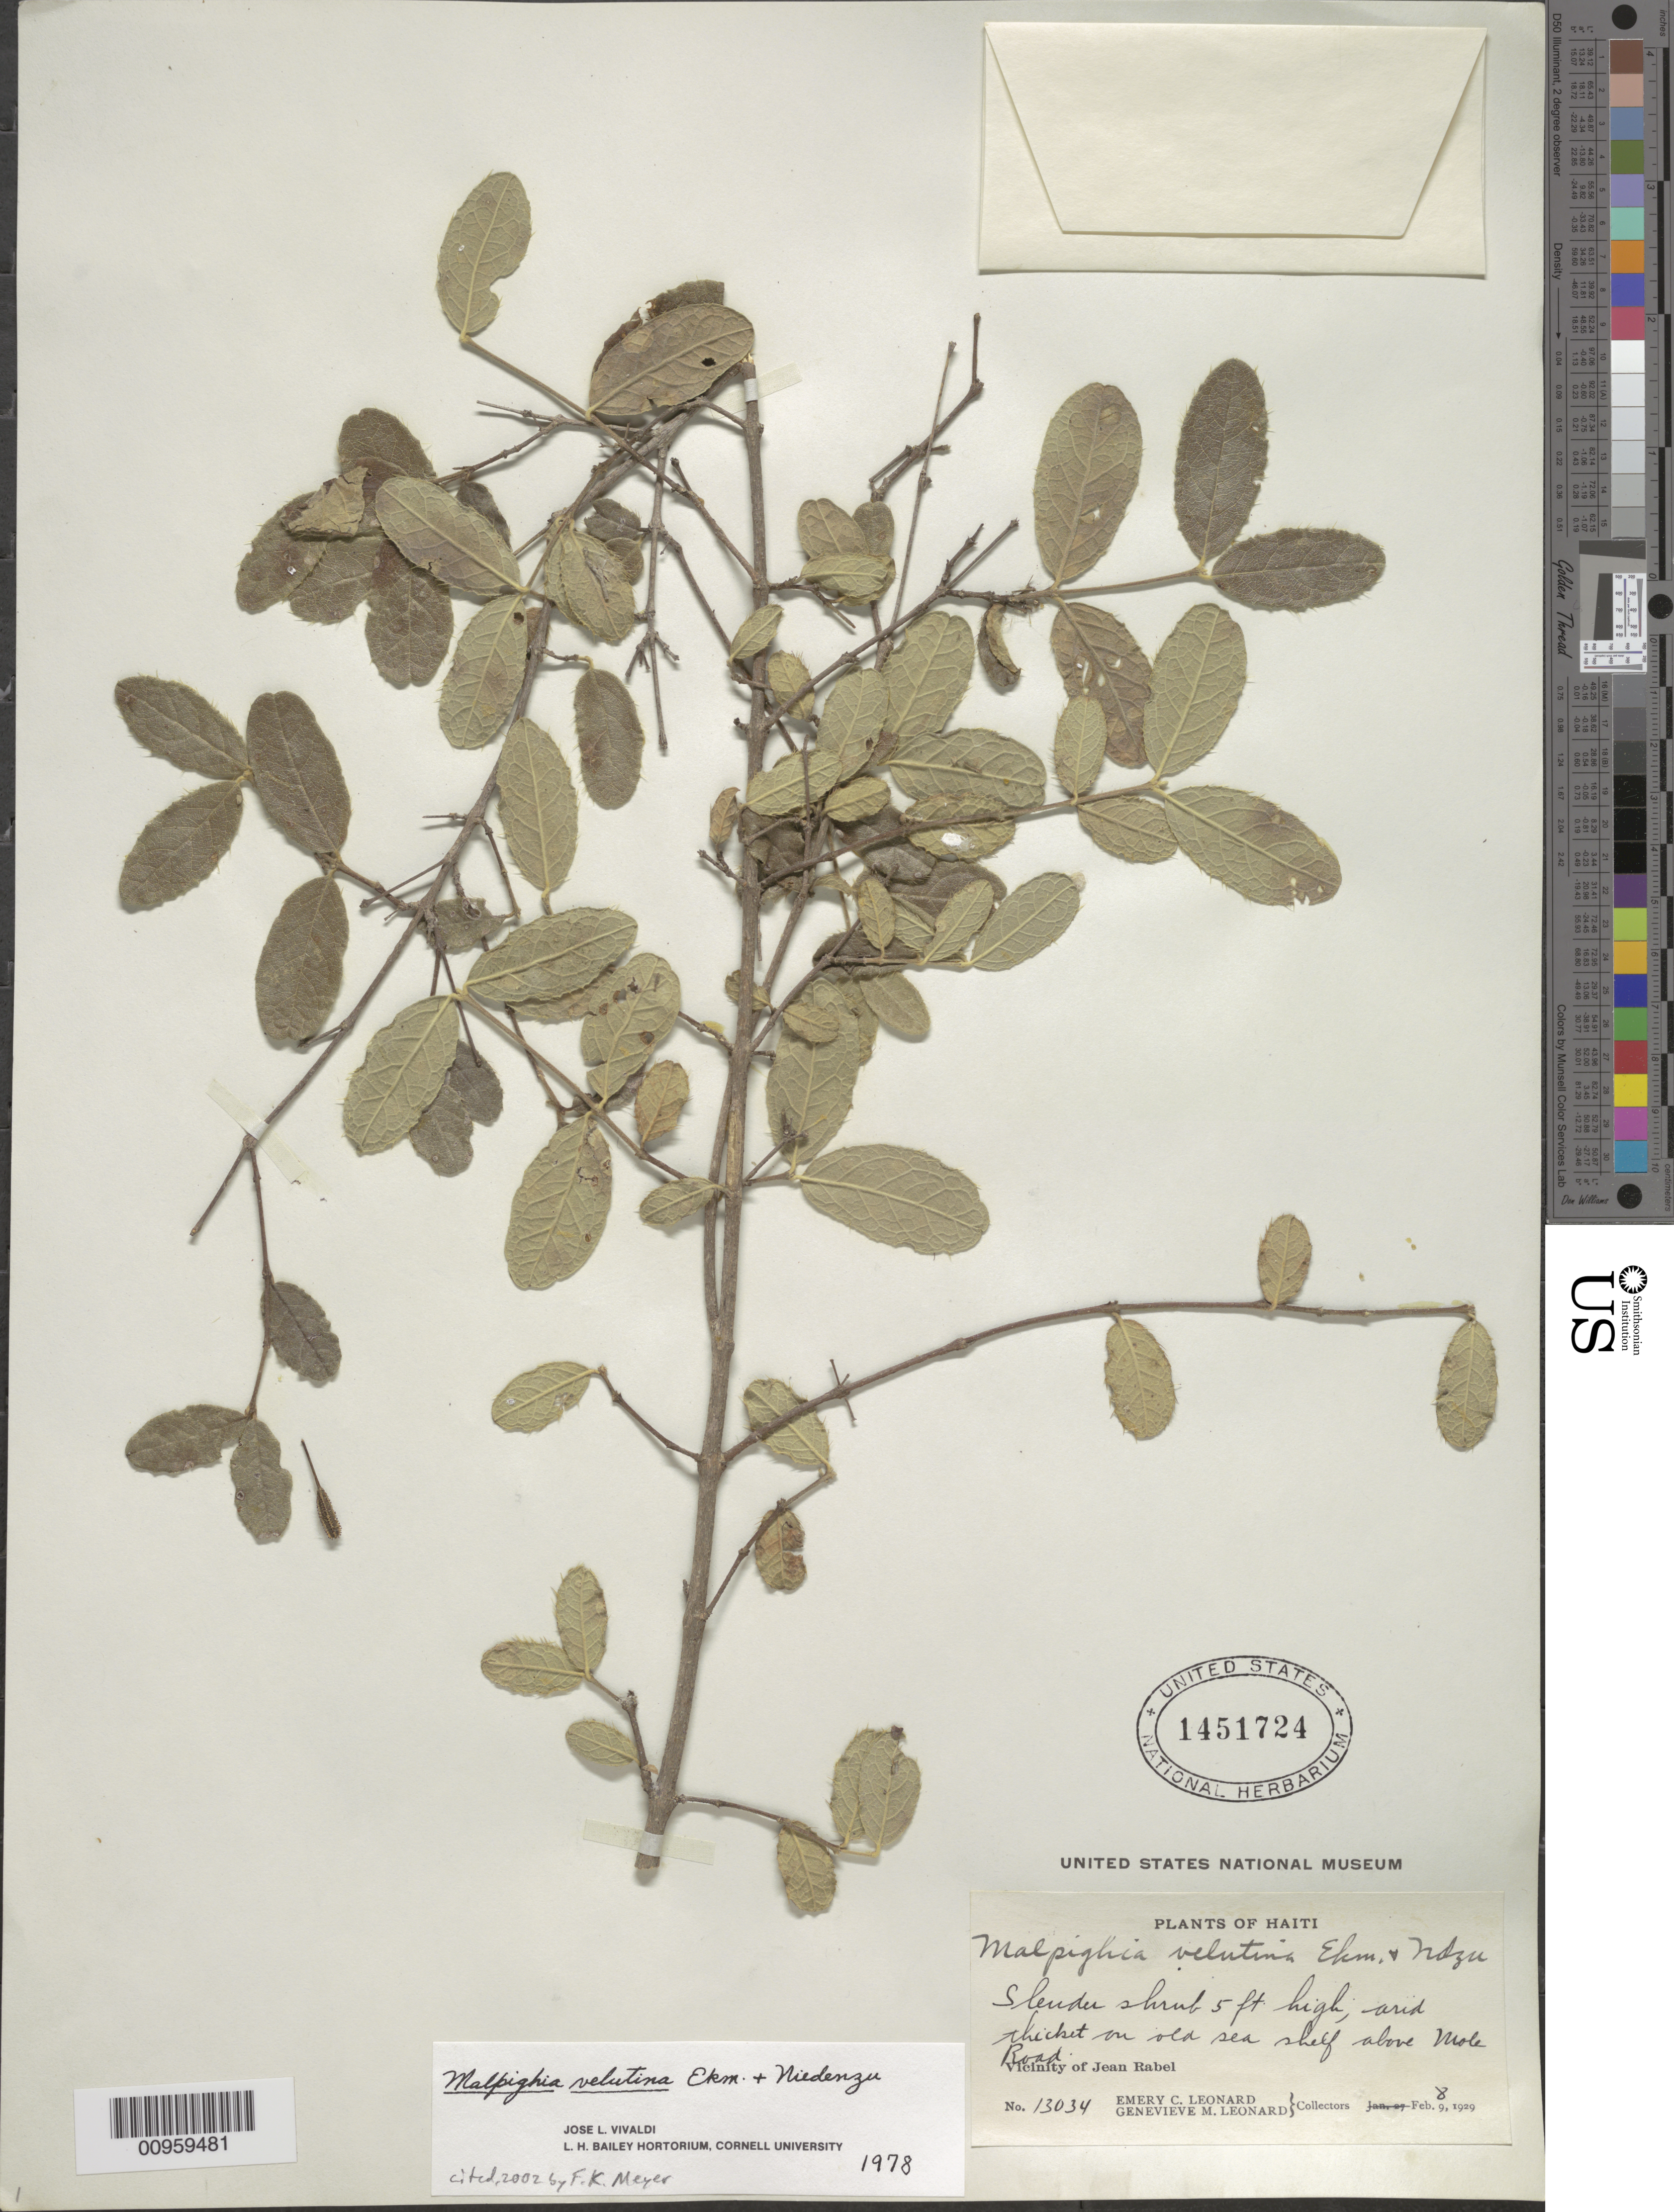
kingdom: Plantae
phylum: Tracheophyta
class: Magnoliopsida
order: Malpighiales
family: Malpighiaceae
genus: Malpighia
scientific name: Malpighia velutina subsp. velutina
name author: Ekman & Urb.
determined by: Meyer, F. K.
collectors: E. C. Leonard & G. M. Leonard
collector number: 13034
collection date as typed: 08 Feb 1929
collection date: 1929-02-08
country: Haiti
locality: Vicinity of Jean Rabel, above Mole Road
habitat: Arid thicket on old sea shelf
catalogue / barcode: US 1451724